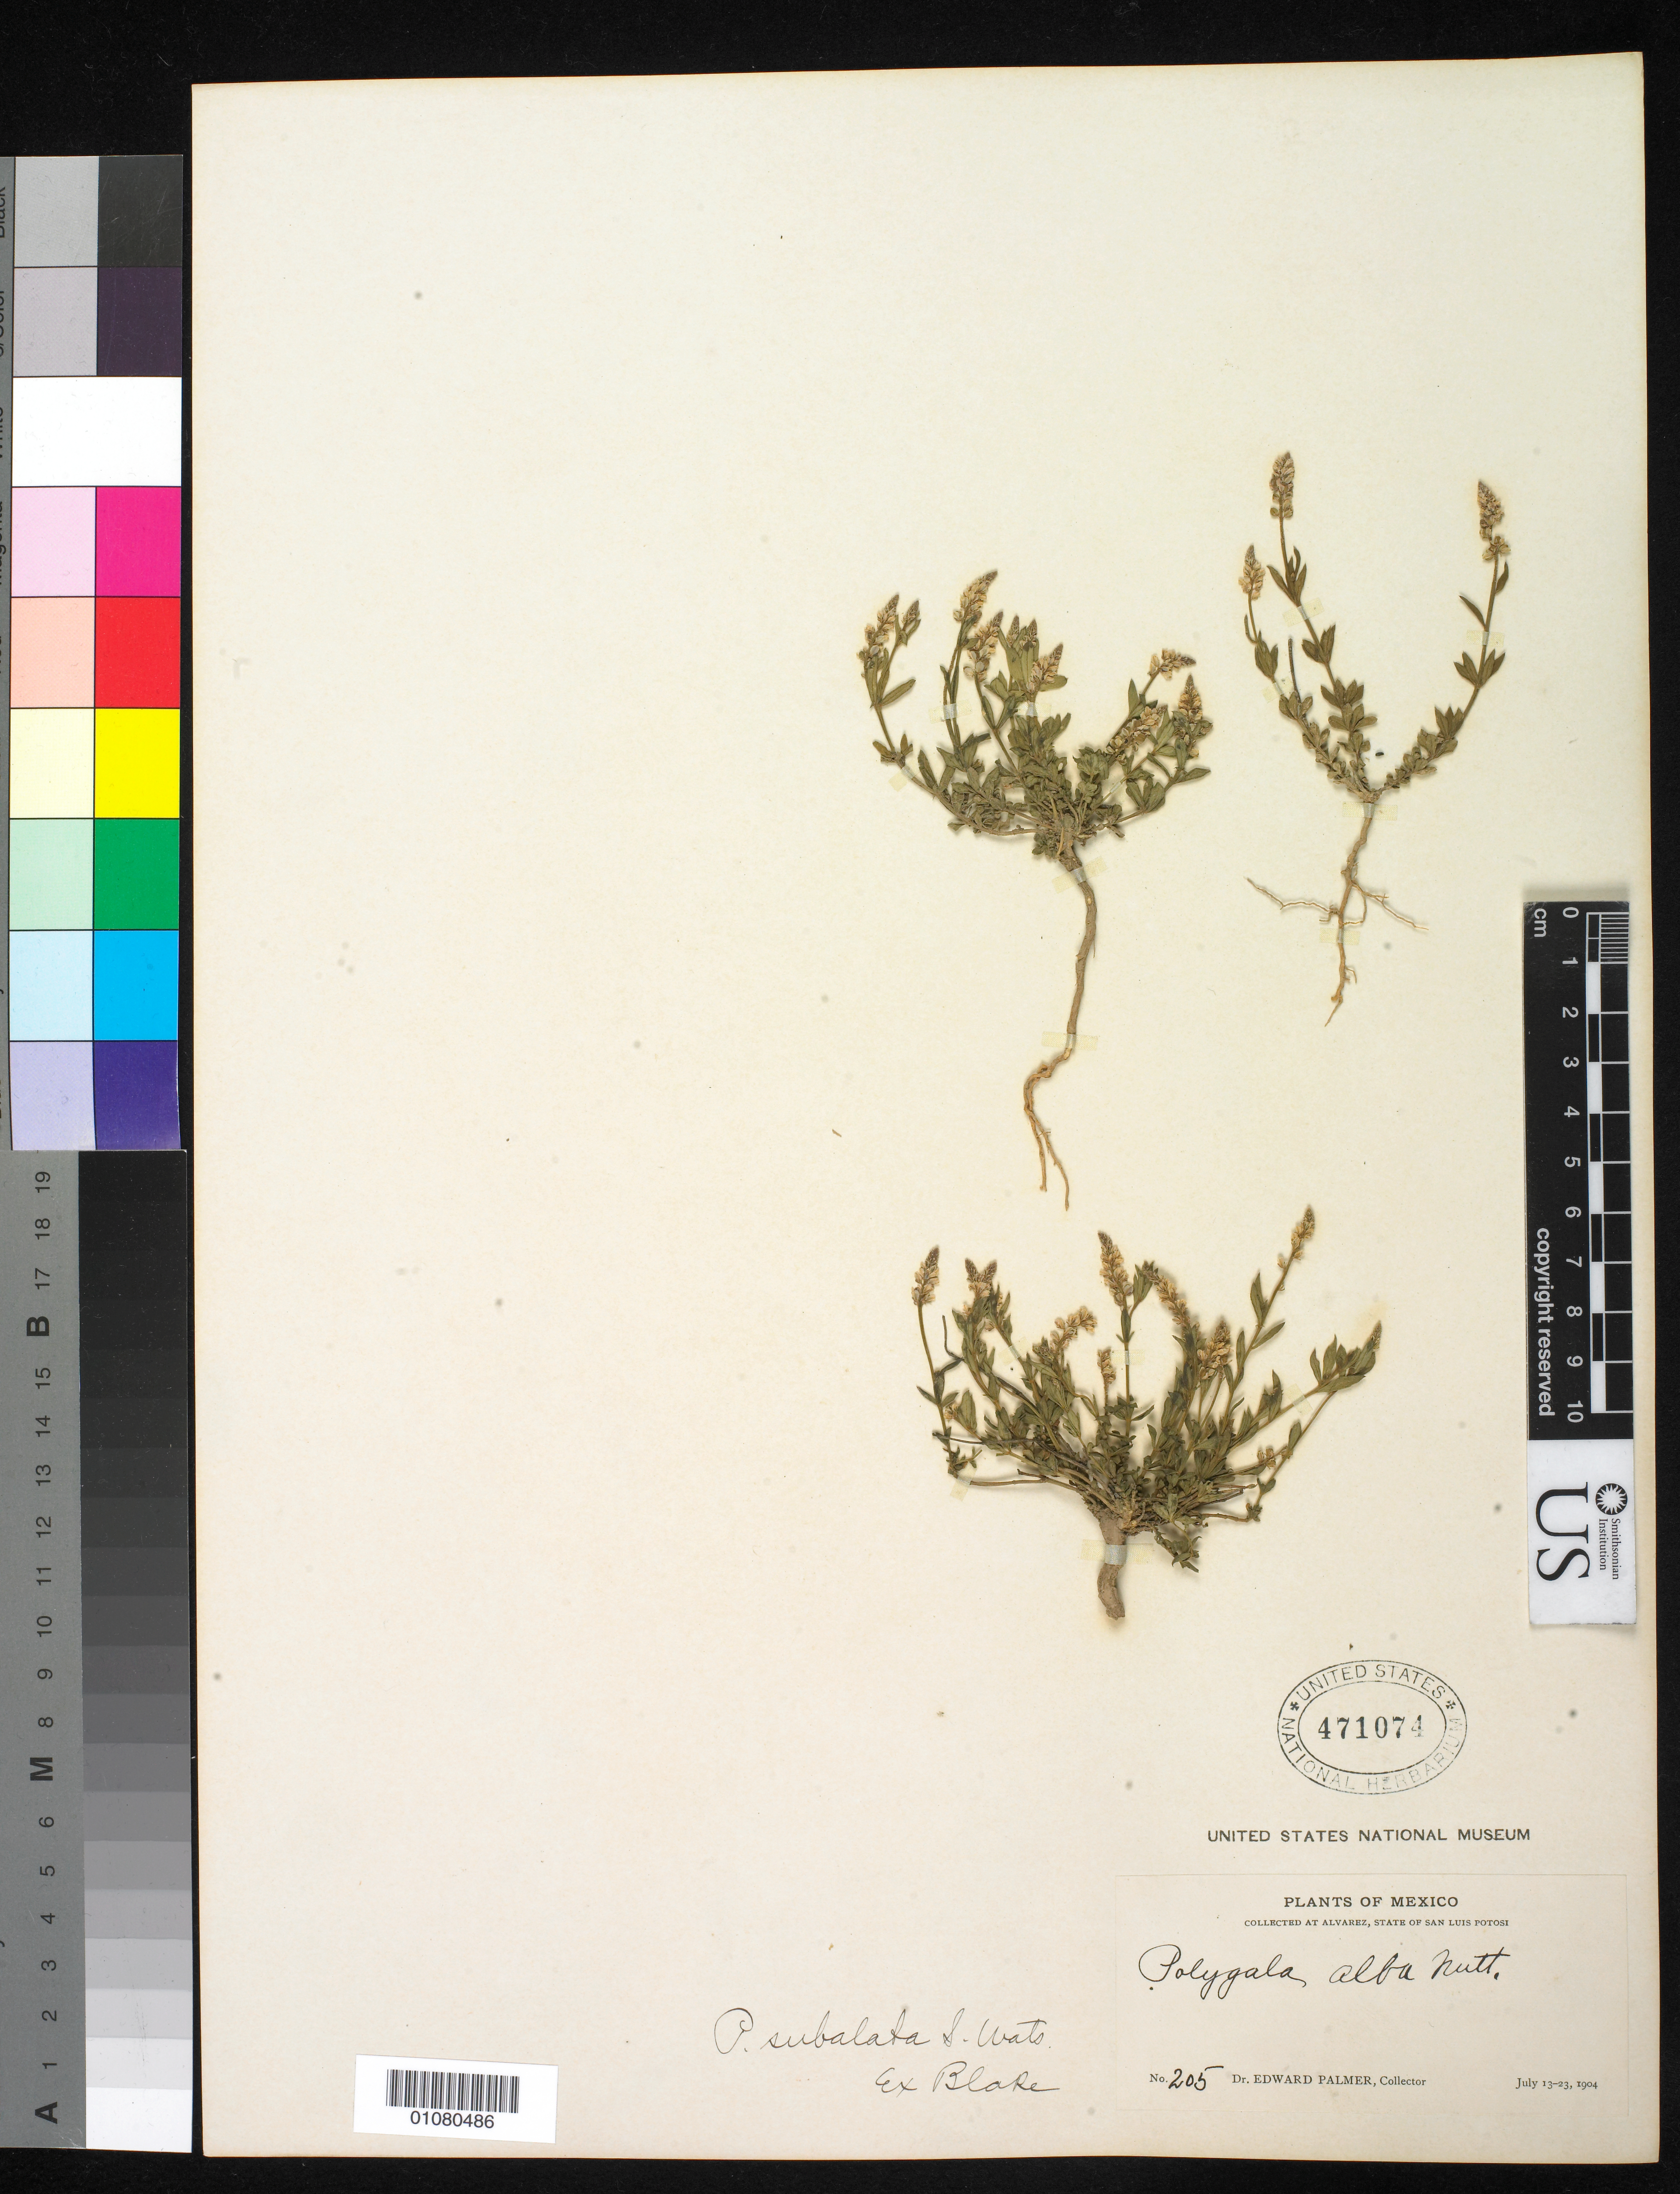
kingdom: Plantae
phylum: Tracheophyta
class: Magnoliopsida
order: Fabales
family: Polygalaceae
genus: Polygala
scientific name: Polygala subalata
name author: S. Watson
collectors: E. Palmer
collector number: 205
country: Mexico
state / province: San Luis Potosí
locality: Alvarez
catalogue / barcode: US 471074